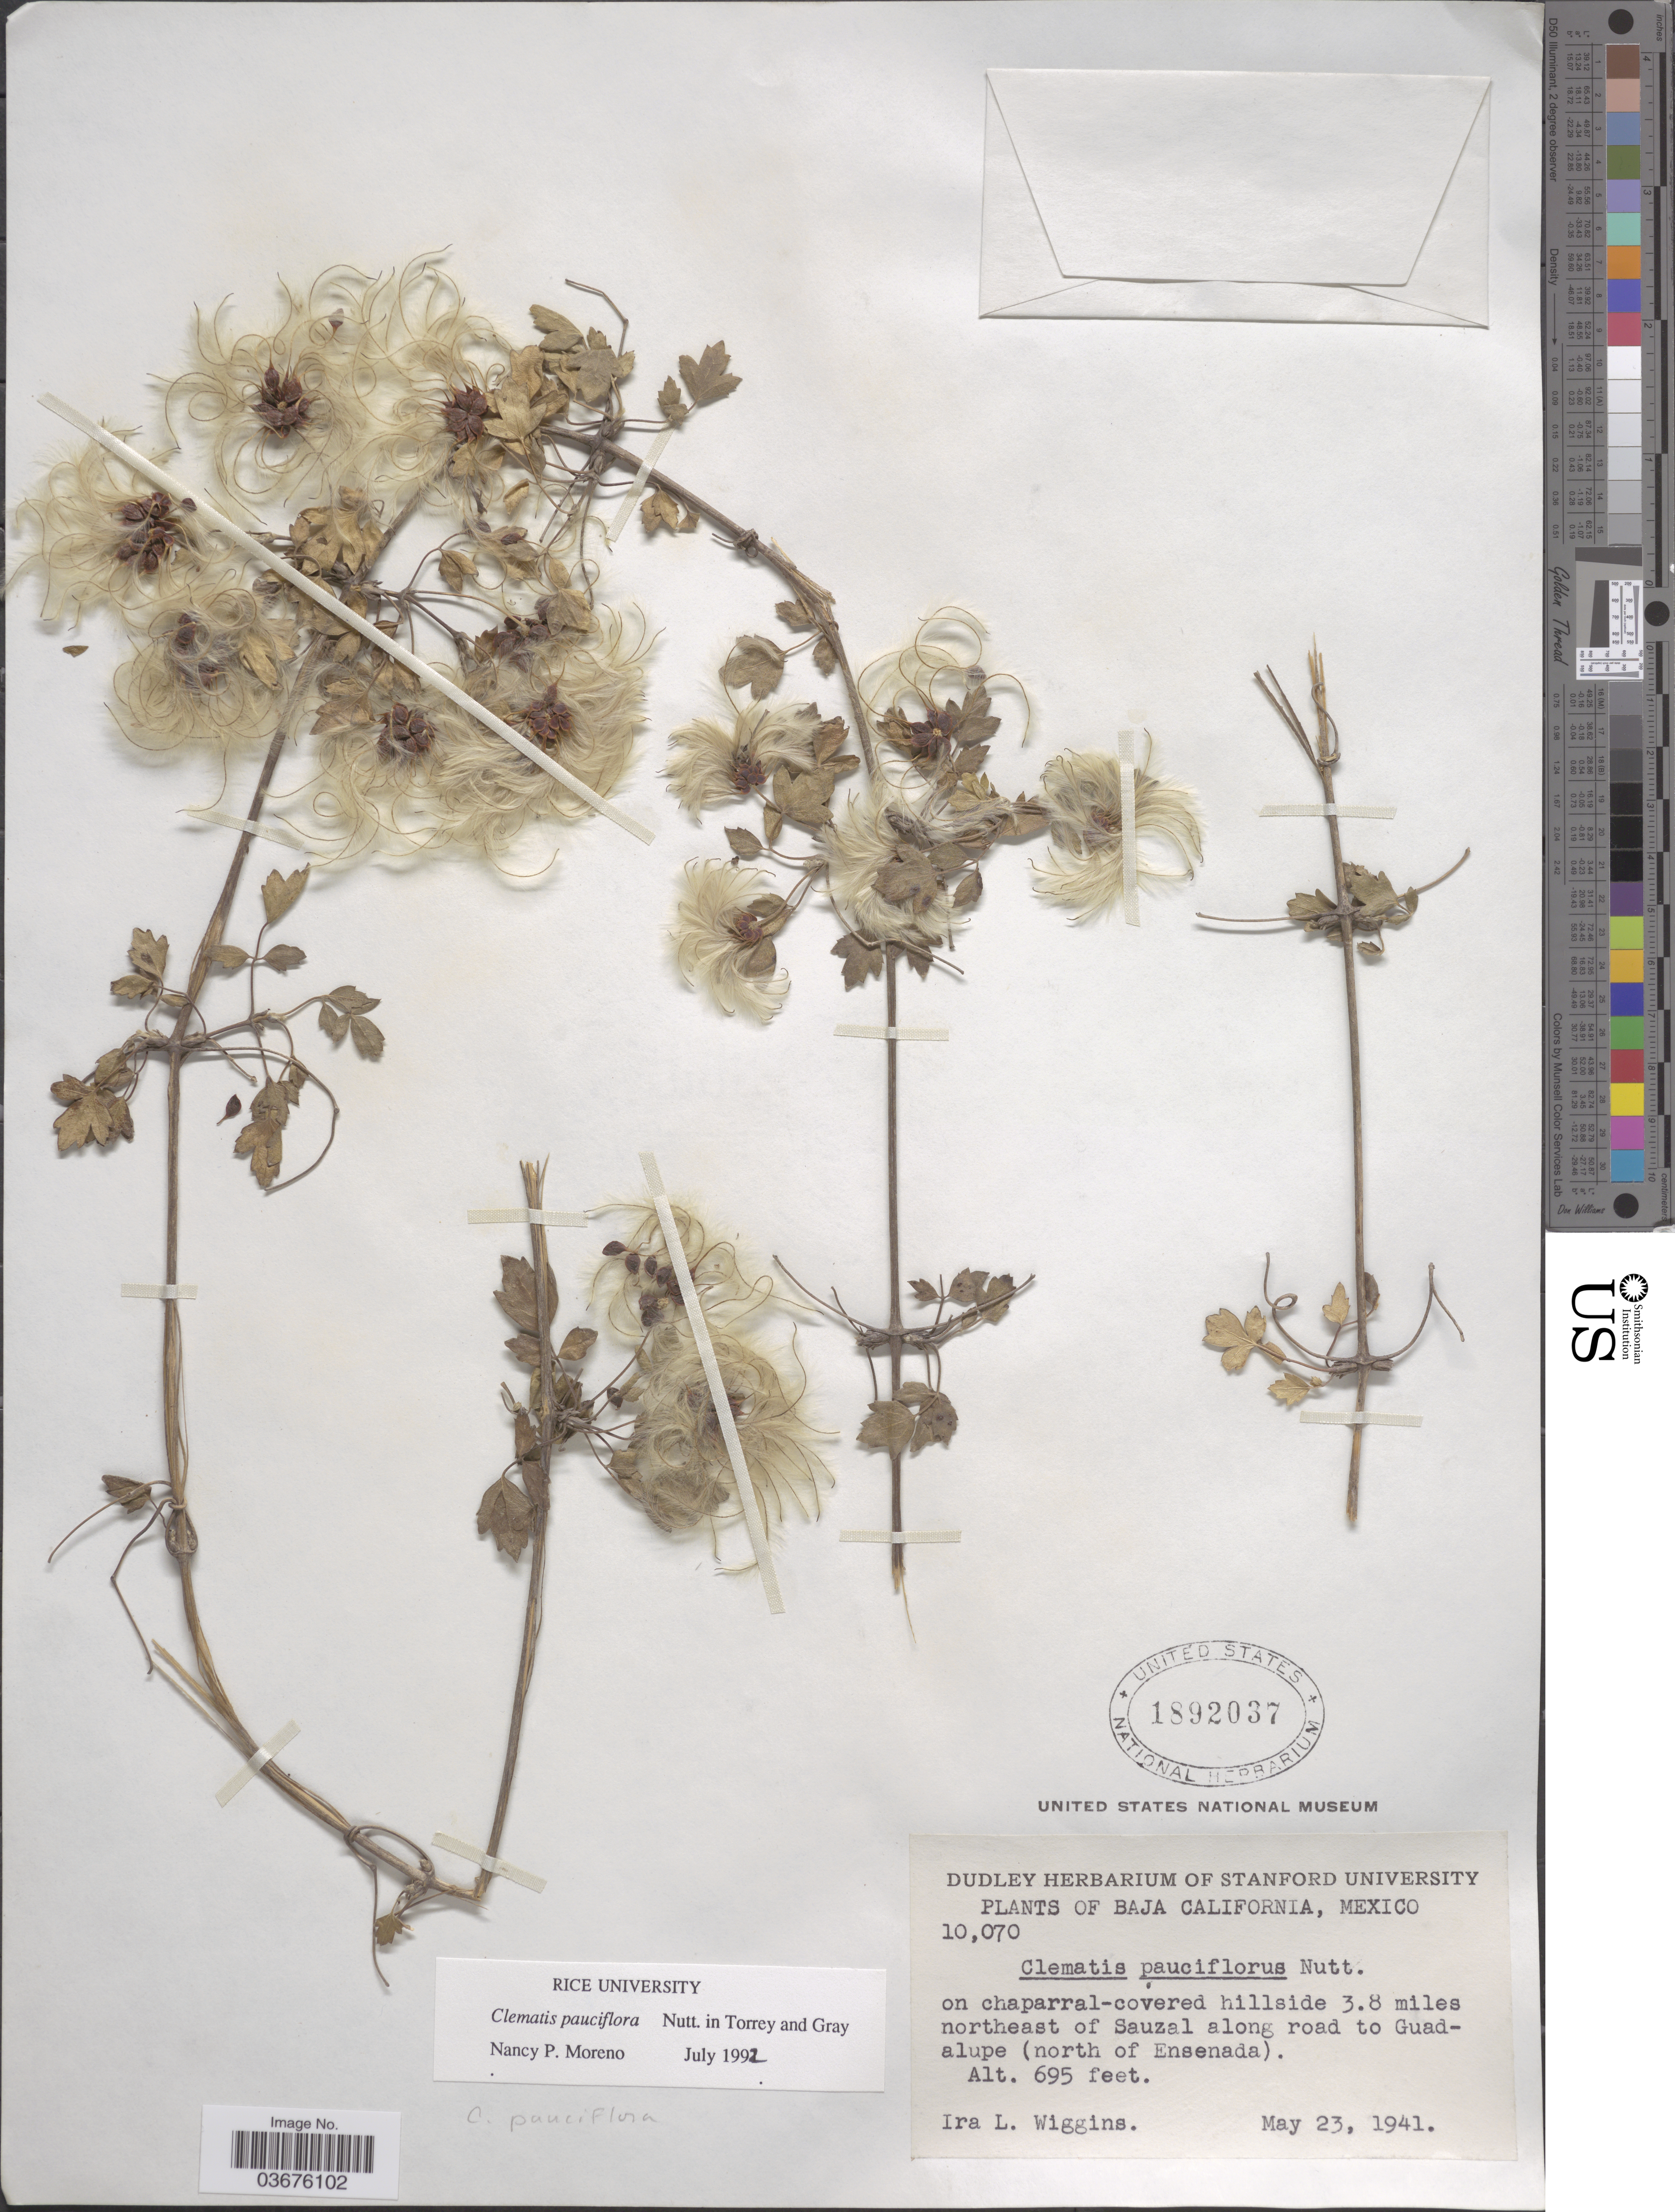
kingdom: Plantae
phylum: Tracheophyta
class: Magnoliopsida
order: Ranunculales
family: Ranunculaceae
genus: Clematis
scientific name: Clematis pauciflora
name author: Nutt. ex Torr. & A. Gray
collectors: I. L. Wiggins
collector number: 10070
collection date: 1941-05-23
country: Mexico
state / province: Baja California Norte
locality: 3.8 miles northeast of Sauzal along road to Guadalupe (north of Ensenada).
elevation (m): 212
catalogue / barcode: US 1892037